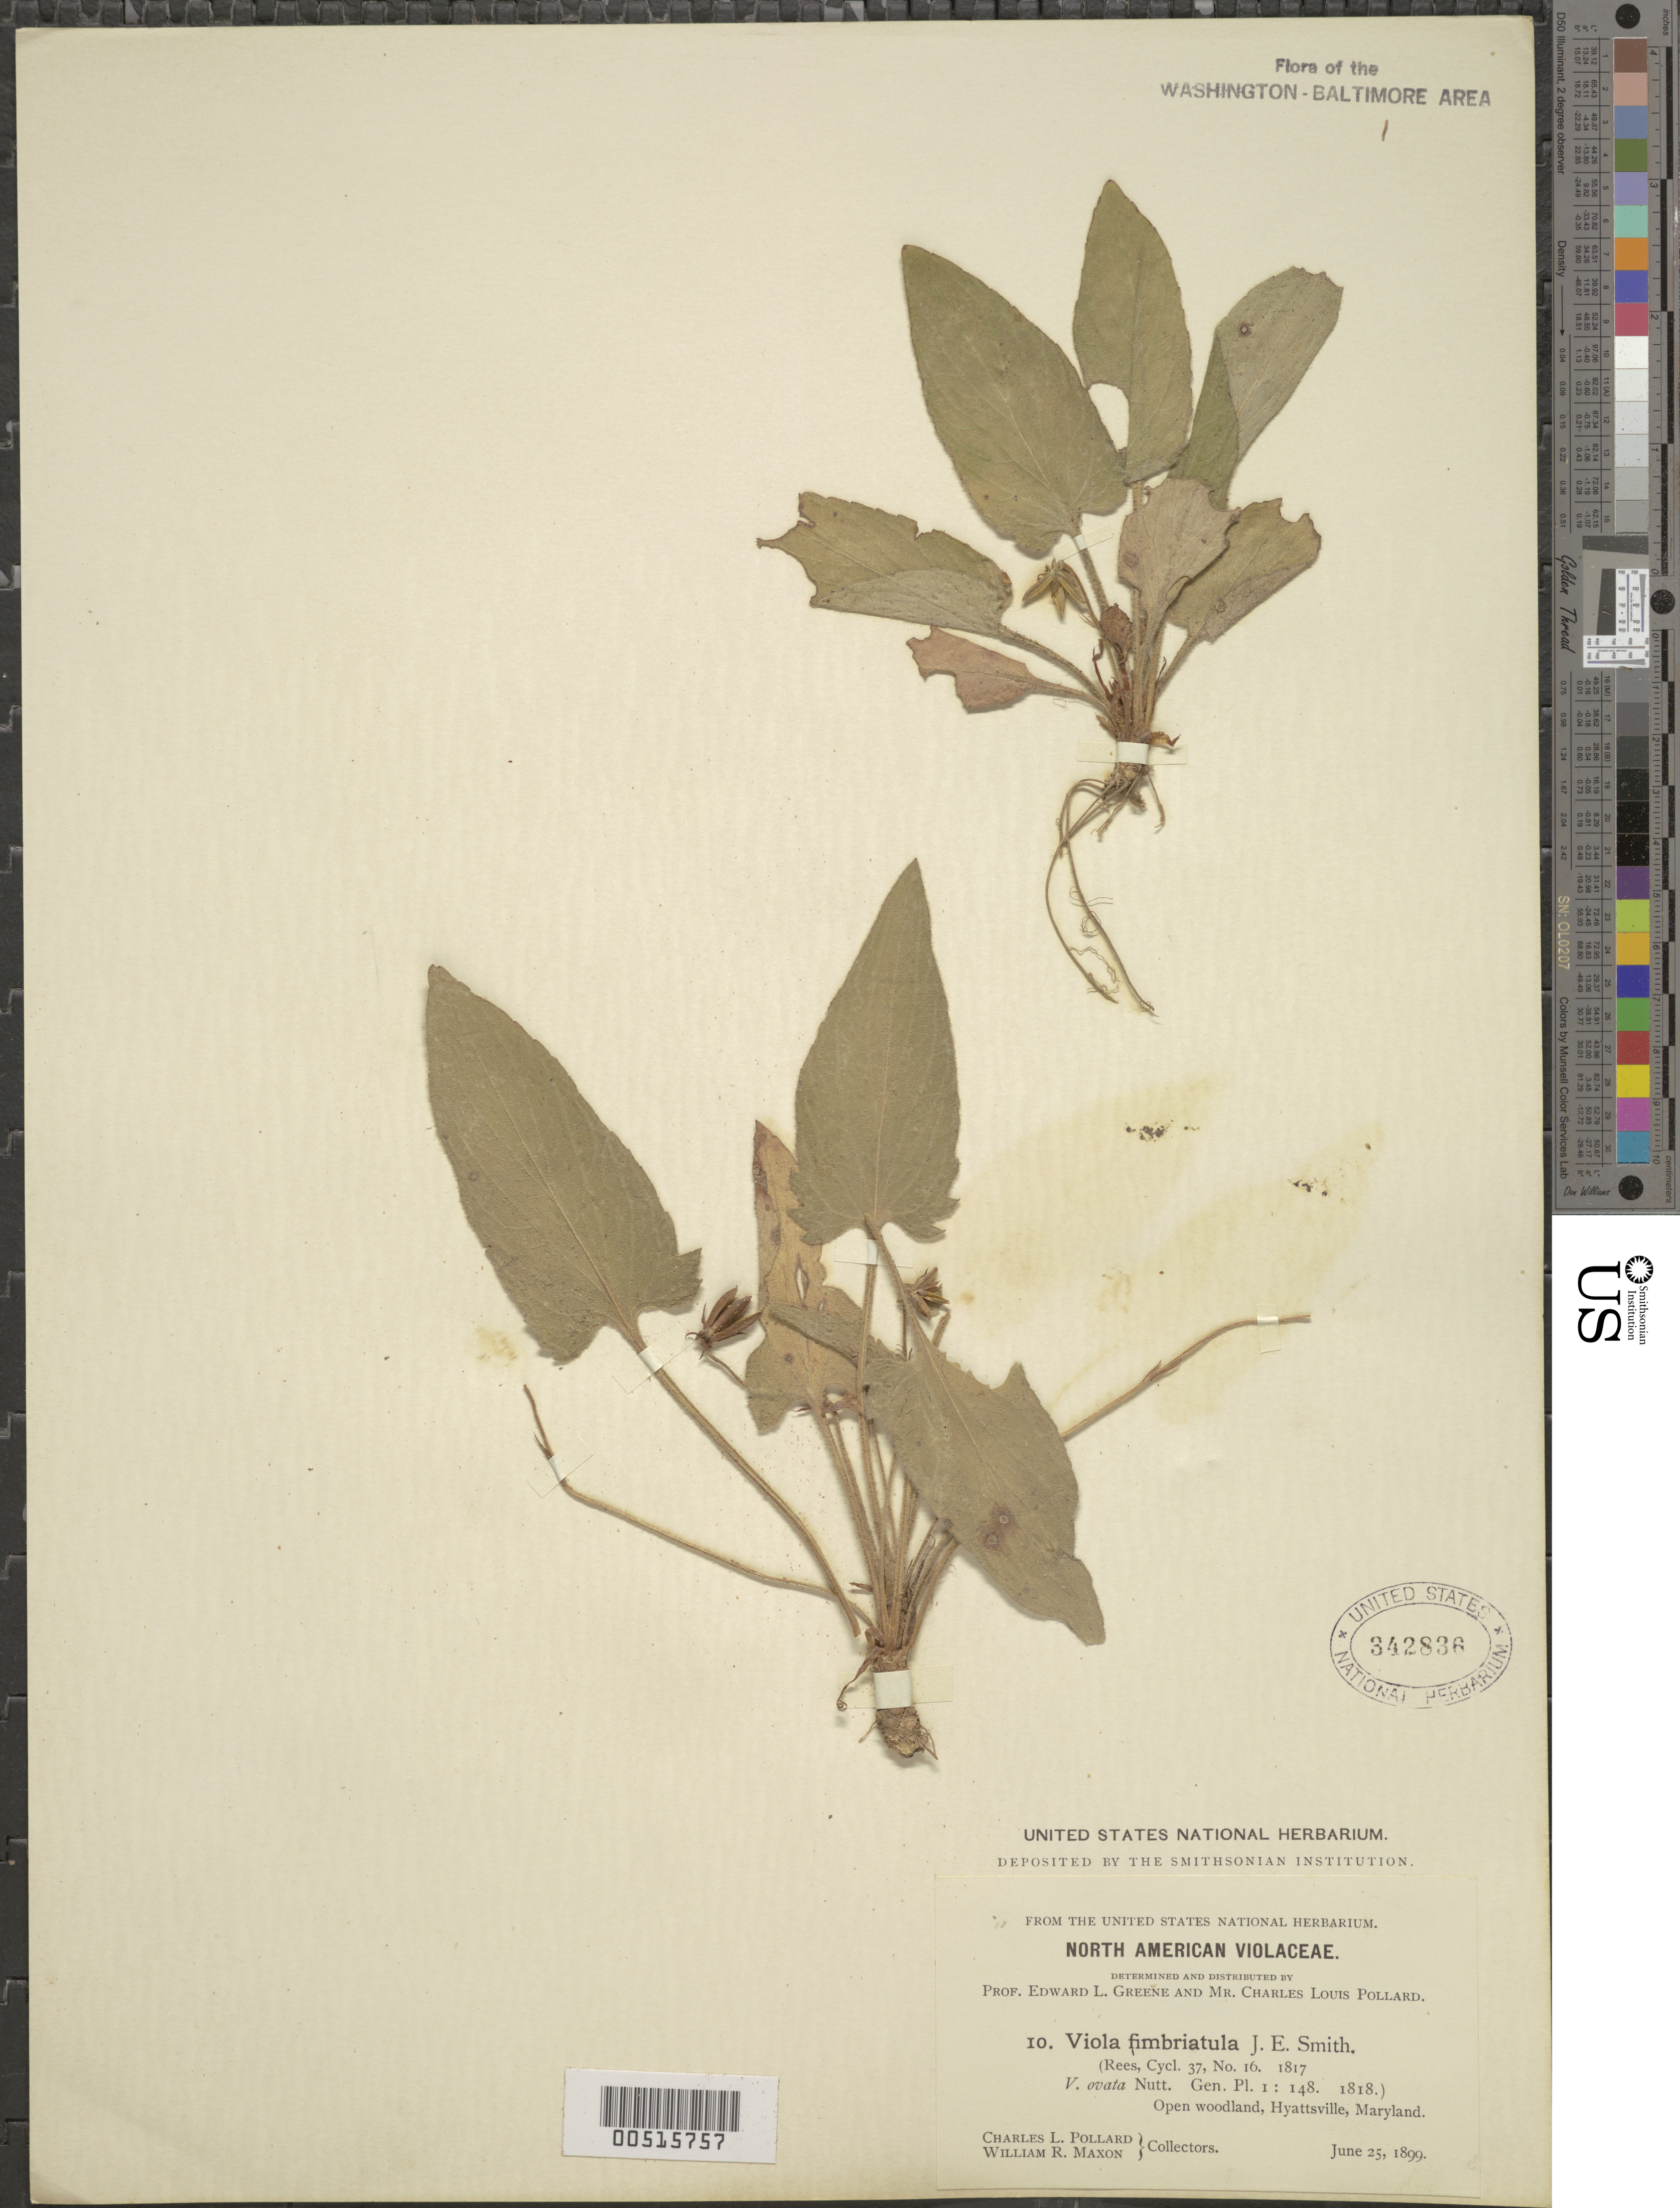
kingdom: Plantae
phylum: Tracheophyta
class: Magnoliopsida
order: Malpighiales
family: Violaceae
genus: Viola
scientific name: Viola sagittata var. ovata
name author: (Nutt.) Torr. & A. Gray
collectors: C. L. Pollard & W. R. Maxon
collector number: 10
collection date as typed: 25 Jun 1899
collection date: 1899-06-25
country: United States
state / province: Maryland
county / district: Prince George's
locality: Hyattsville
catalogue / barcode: US 342836